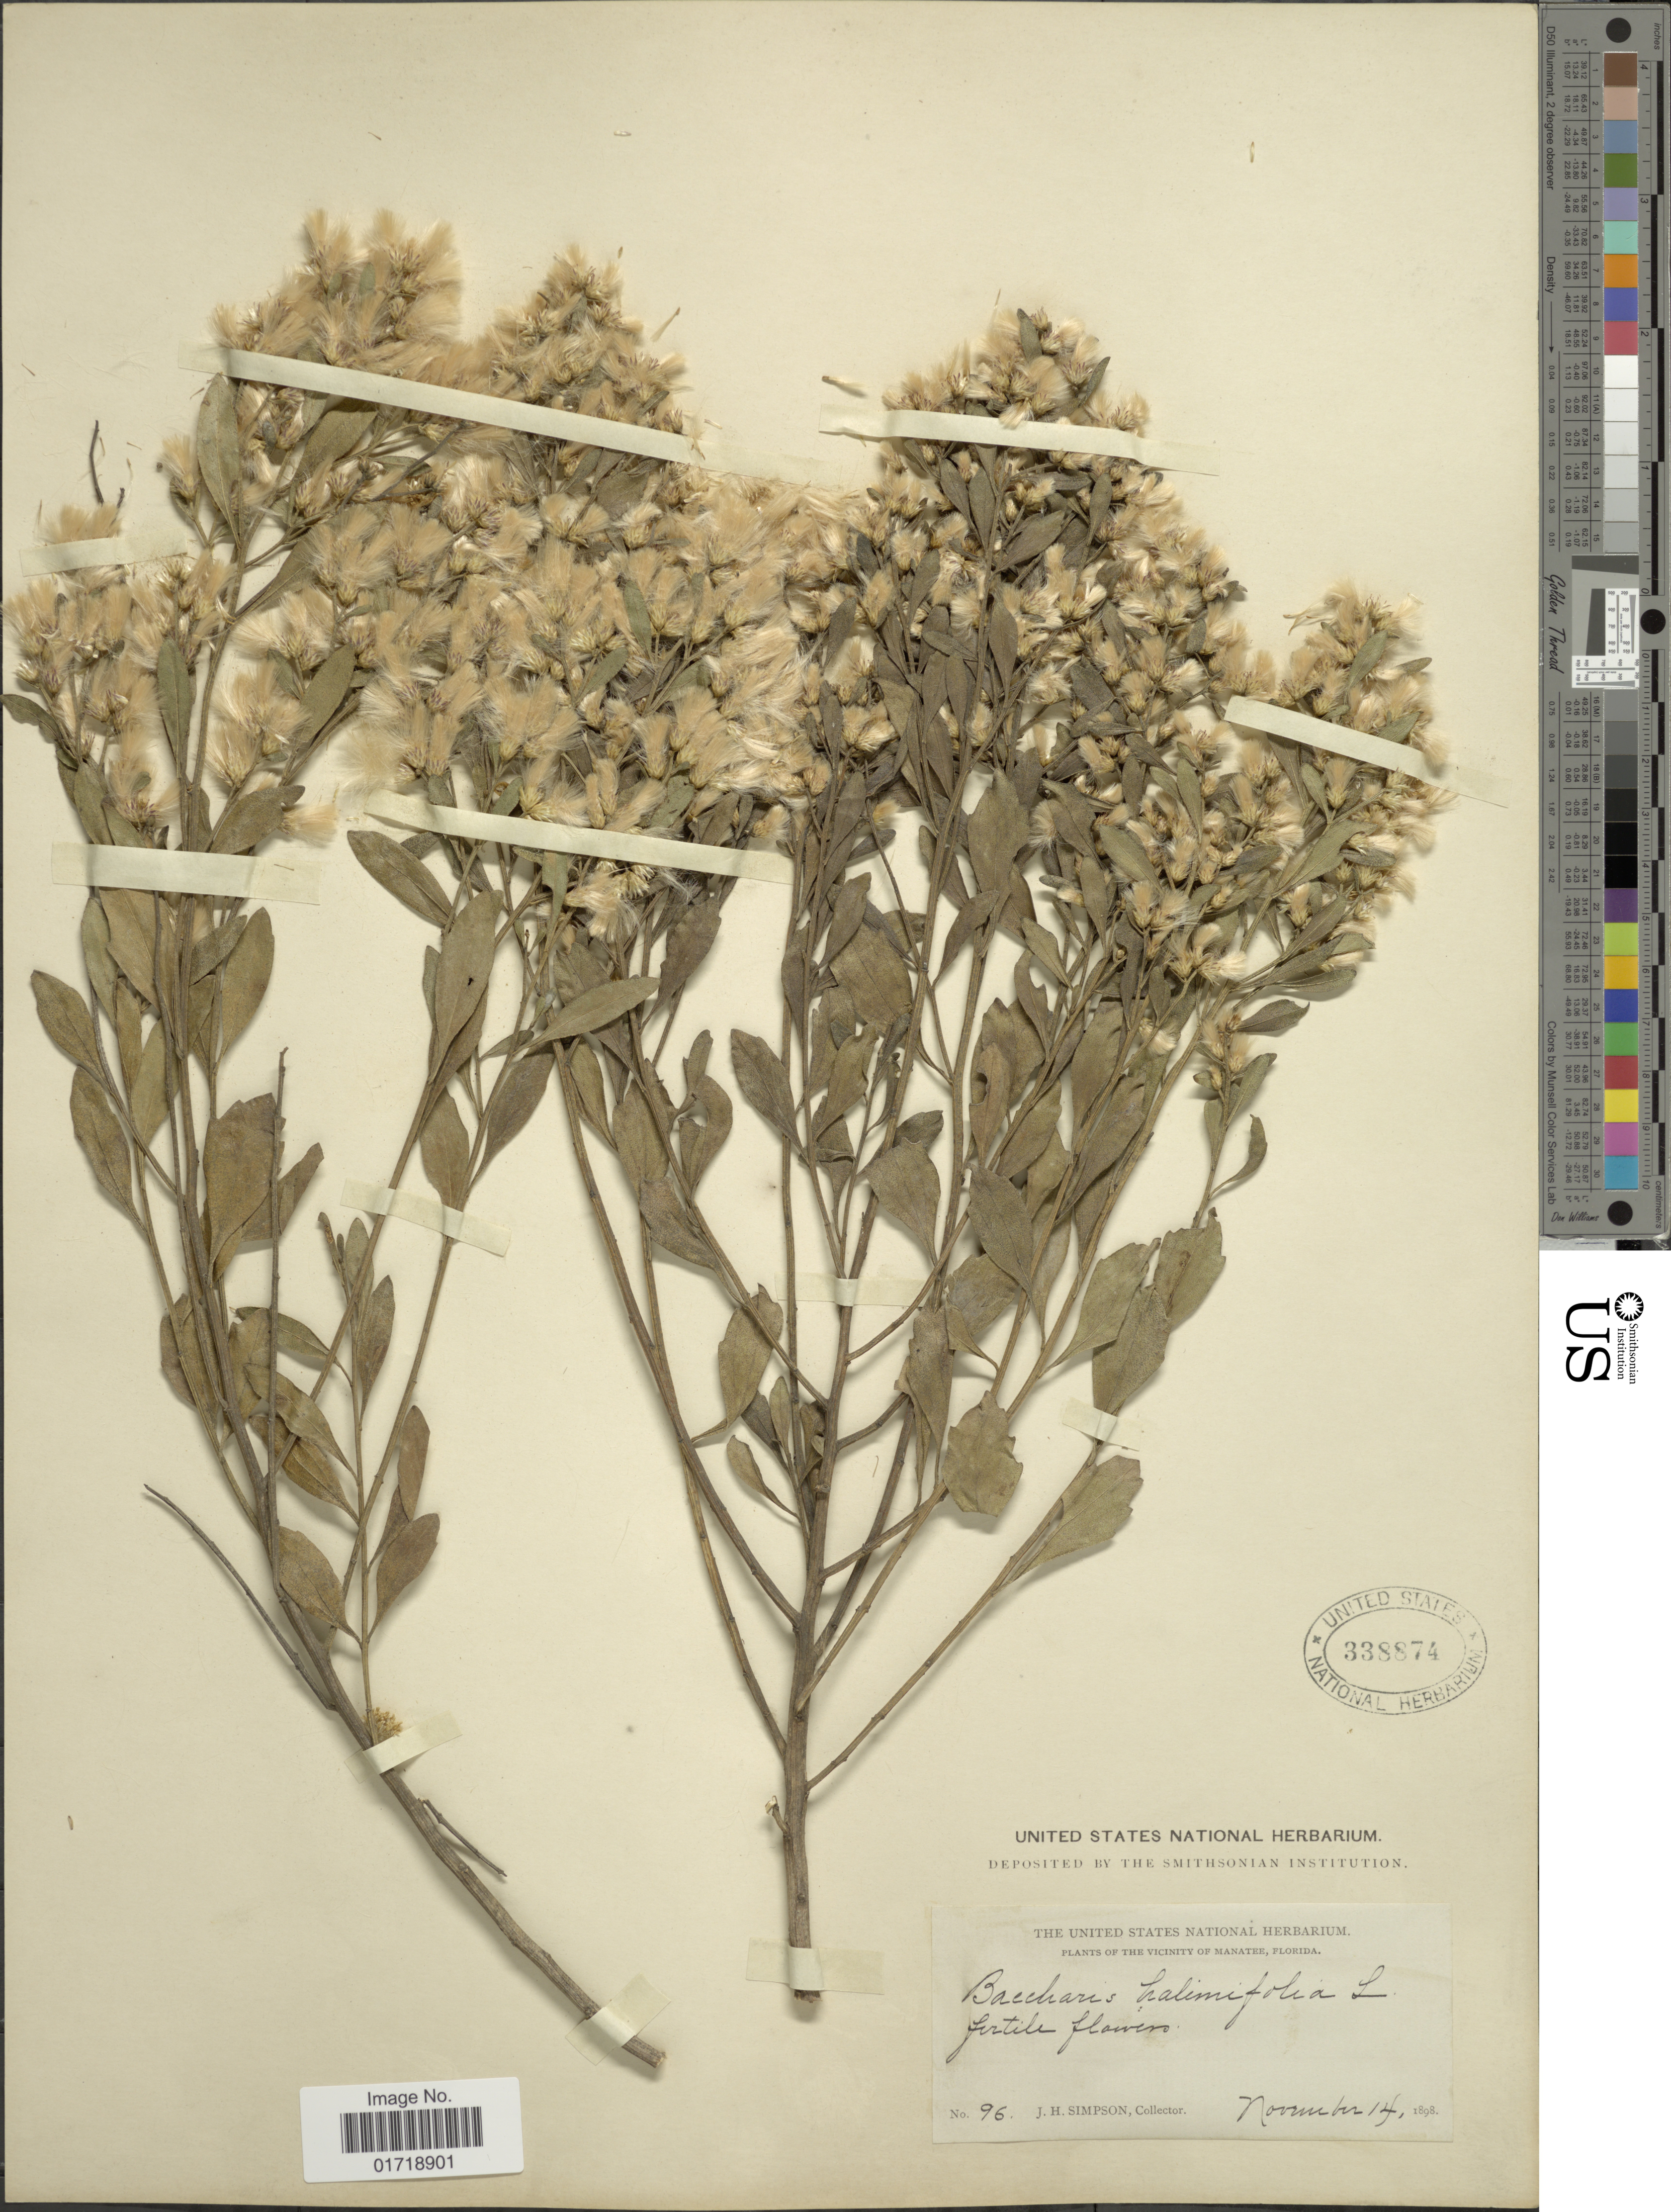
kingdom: Plantae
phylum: Tracheophyta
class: Magnoliopsida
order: Asterales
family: Asteraceae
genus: Baccharis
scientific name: Baccharis halimifolia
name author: L.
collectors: J. H. Simpson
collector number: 96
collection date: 1898-11-14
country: United States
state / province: Florida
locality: The Vicinity of Manatee, Florida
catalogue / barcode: US 338874